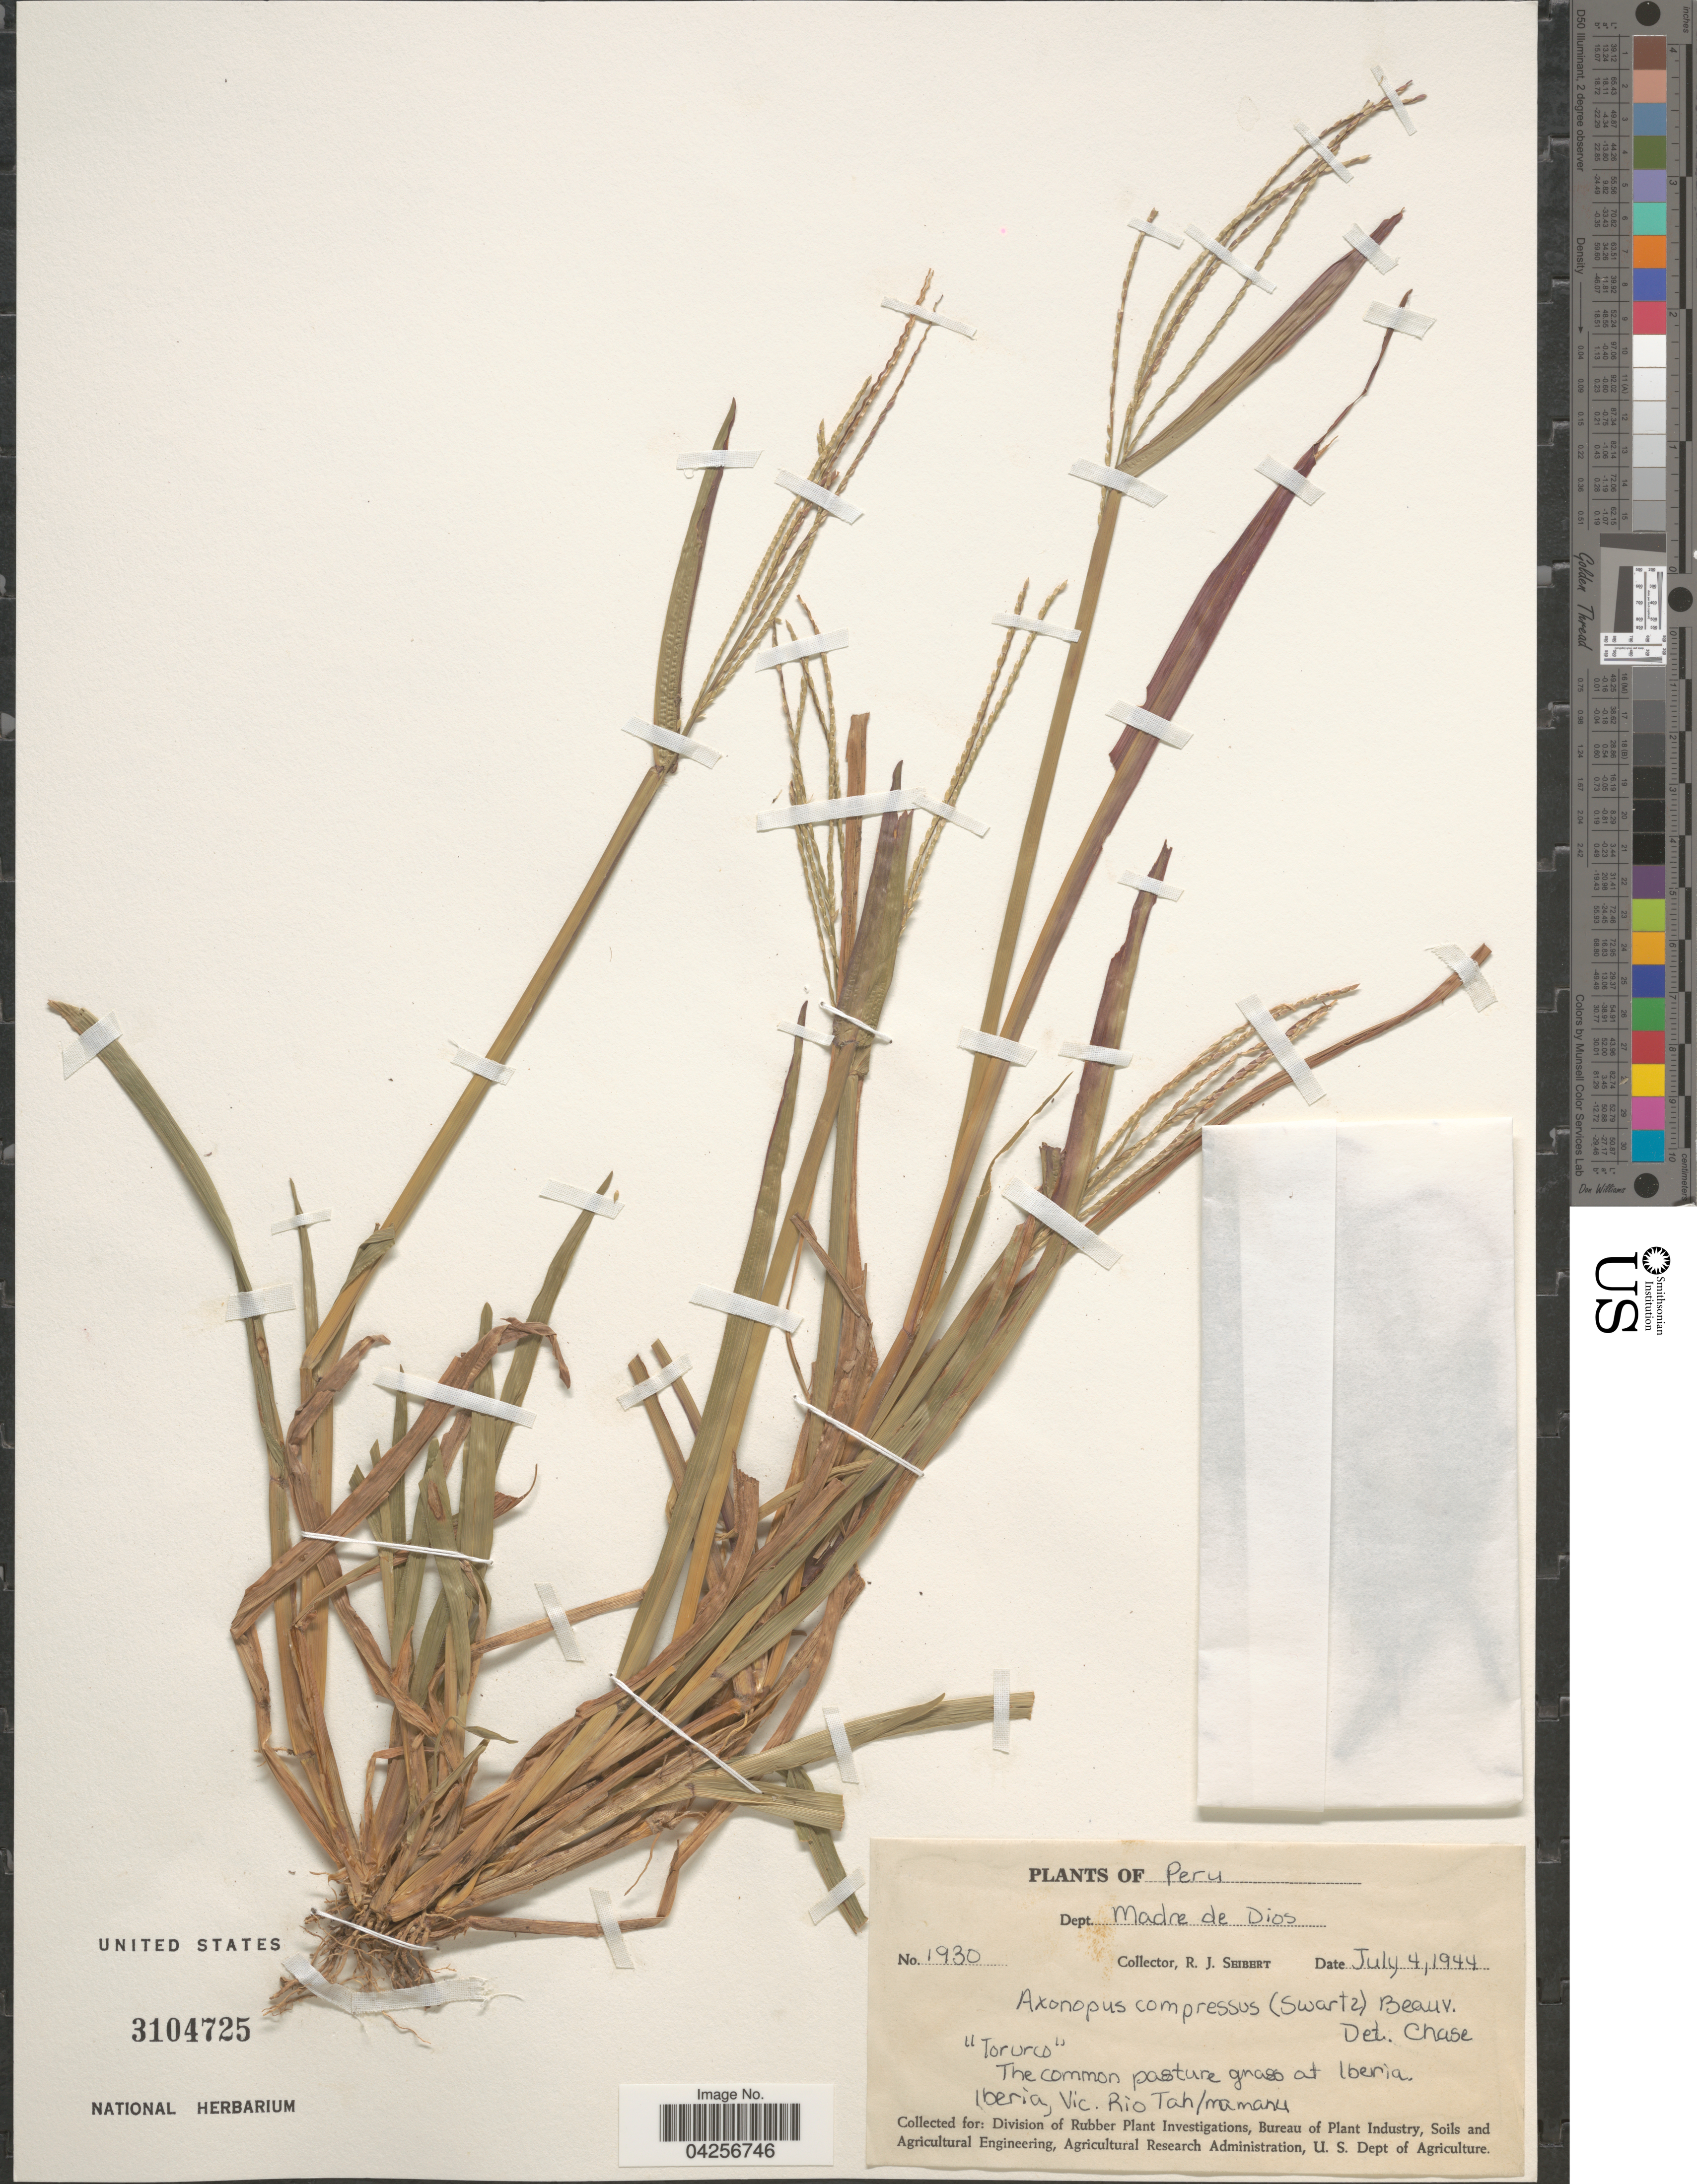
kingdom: Plantae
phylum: Tracheophyta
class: Liliopsida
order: Poales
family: Poaceae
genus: Axonopus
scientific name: Axonopus compressus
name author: (Sw.) P. Beauv.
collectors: R. J. Seibert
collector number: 1930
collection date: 1944-07-04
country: Peru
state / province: Madre de Dios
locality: Dept. Madre de Dios. At Iberia. Iberia, Vic. Río Tahlmamanu.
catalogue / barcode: US 3104725